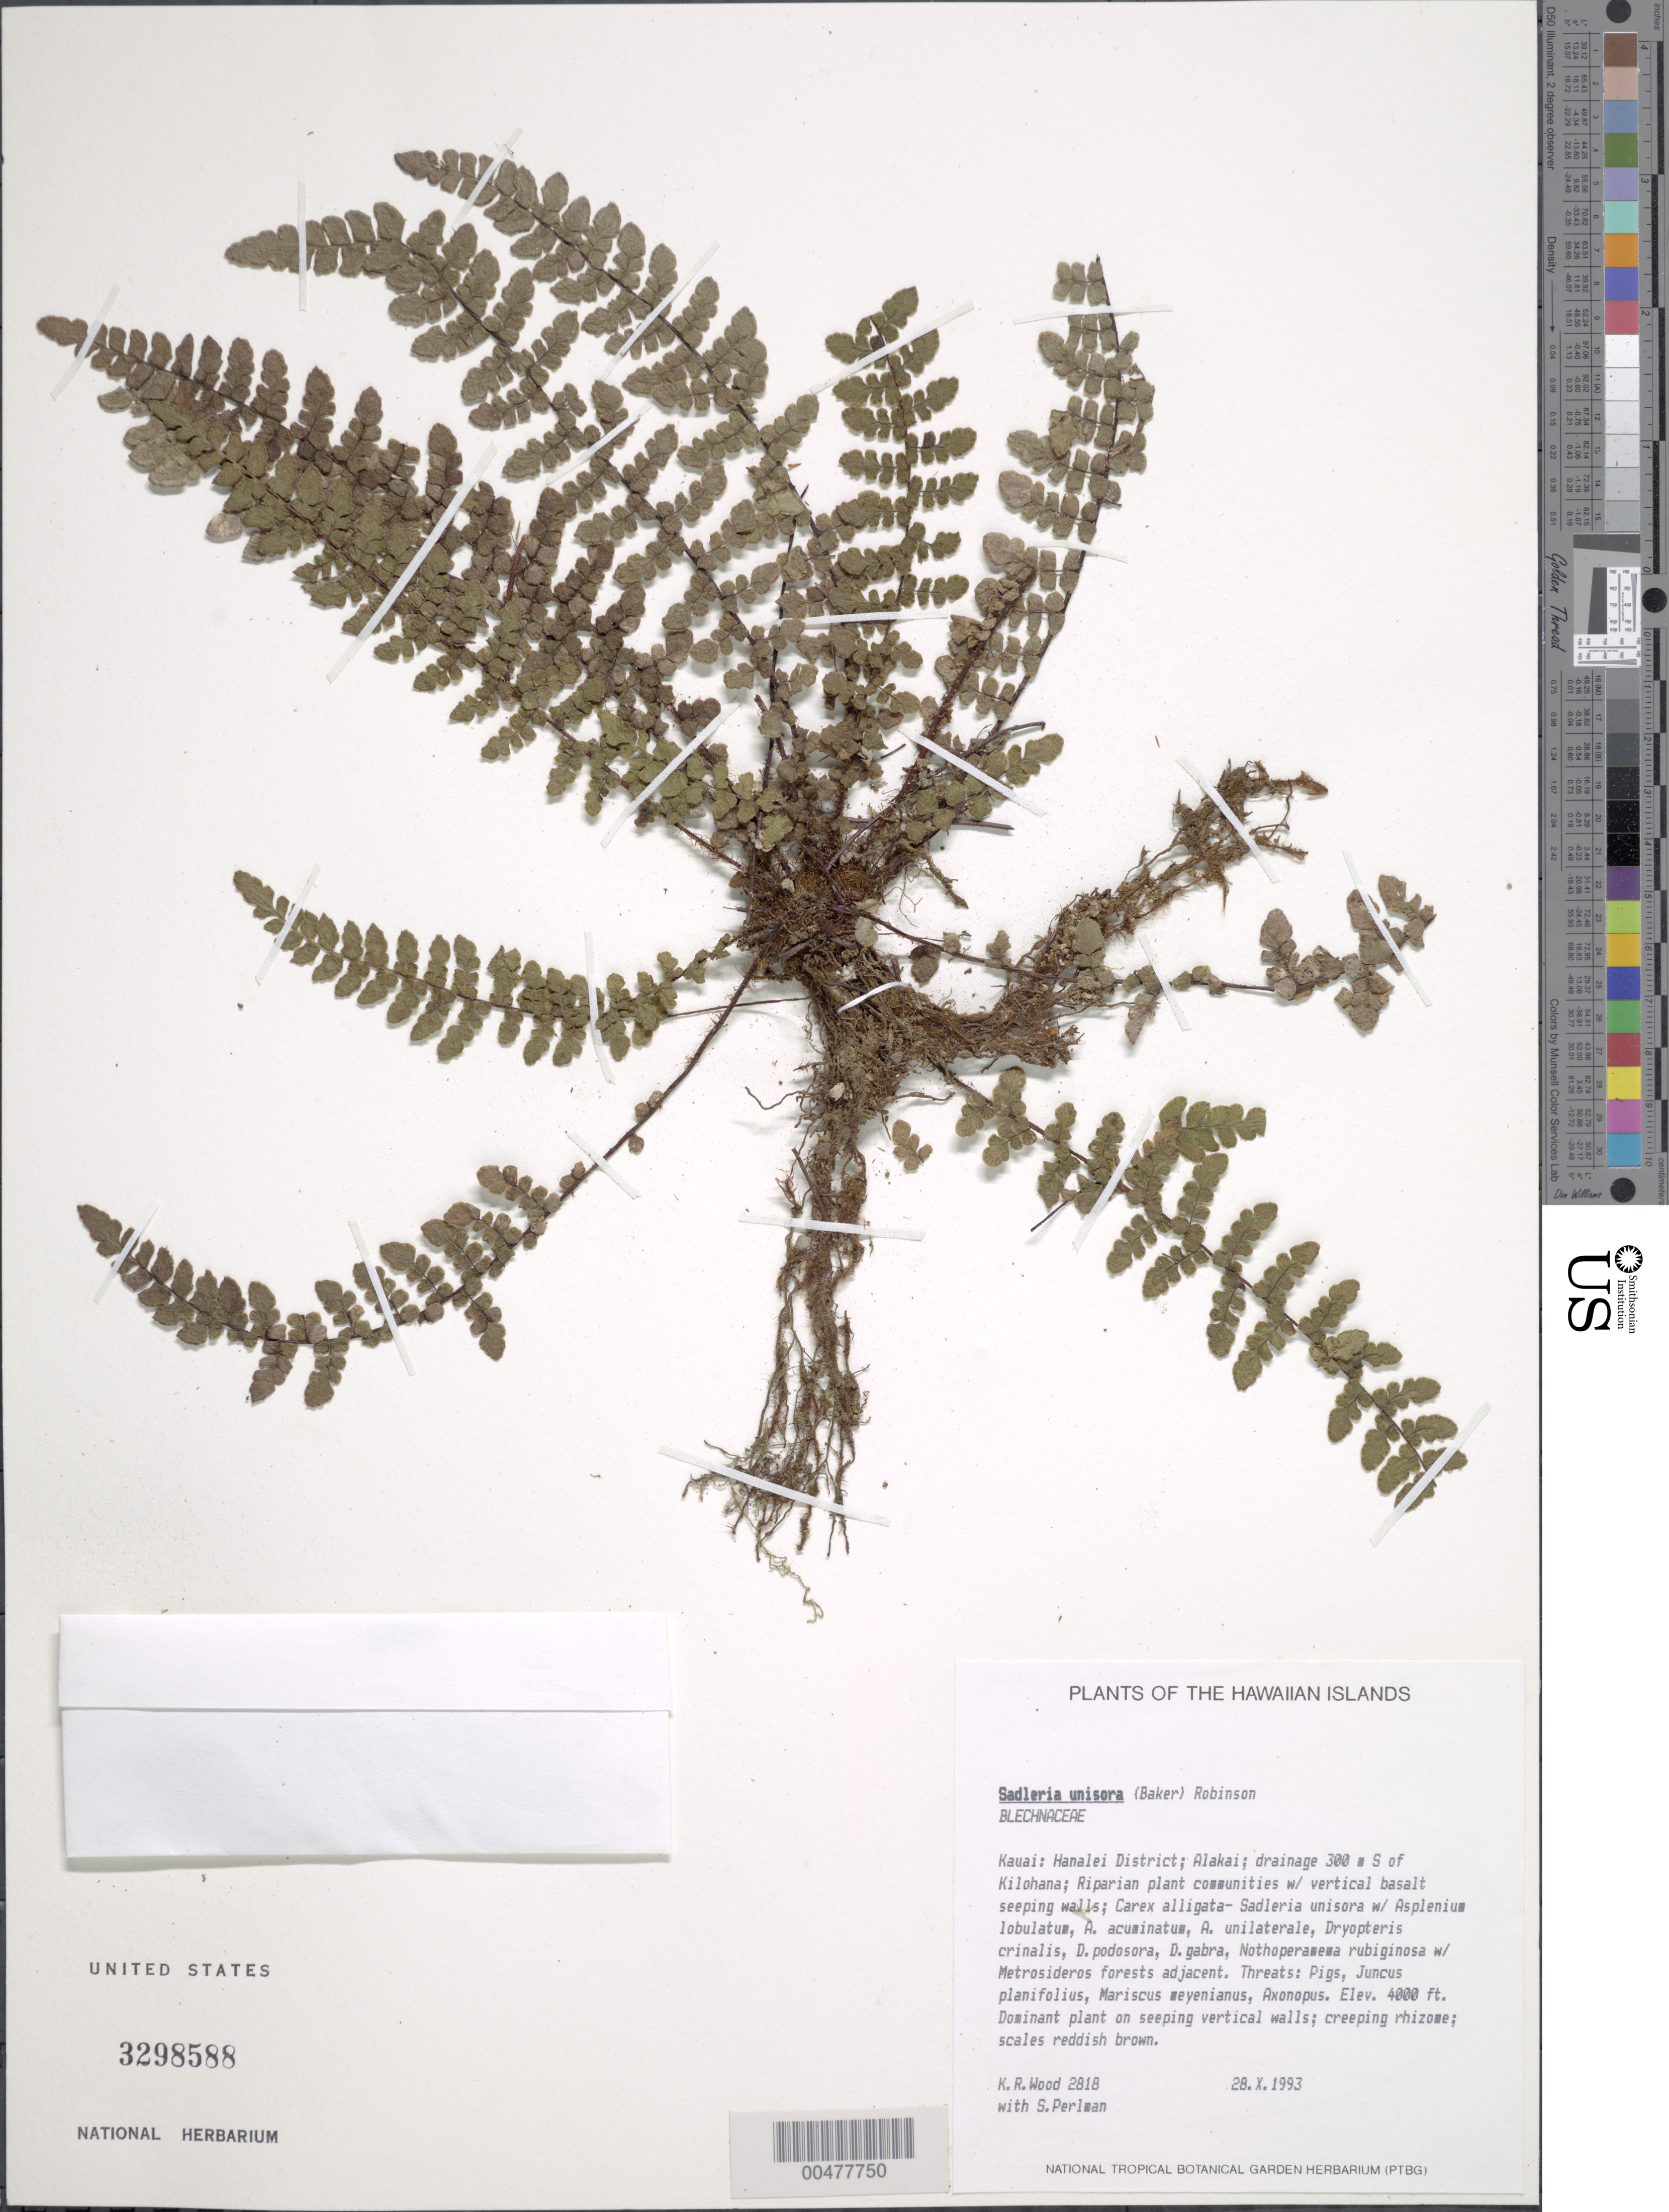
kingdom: Plantae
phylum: Tracheophyta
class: Polypodiopsida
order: Polypodiales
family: Blechnaceae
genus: Sadleria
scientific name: Sadleria unisora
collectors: K. R. Wood & S. P. Perlman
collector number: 2818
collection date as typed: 28 Oct 1993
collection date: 1993-10-28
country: United States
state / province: Hawaii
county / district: Kauai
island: Kaua'i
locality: Hanalei Dist., Alakai, drainage 300 m S of Kilohana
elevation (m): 1219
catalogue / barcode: US 3298588